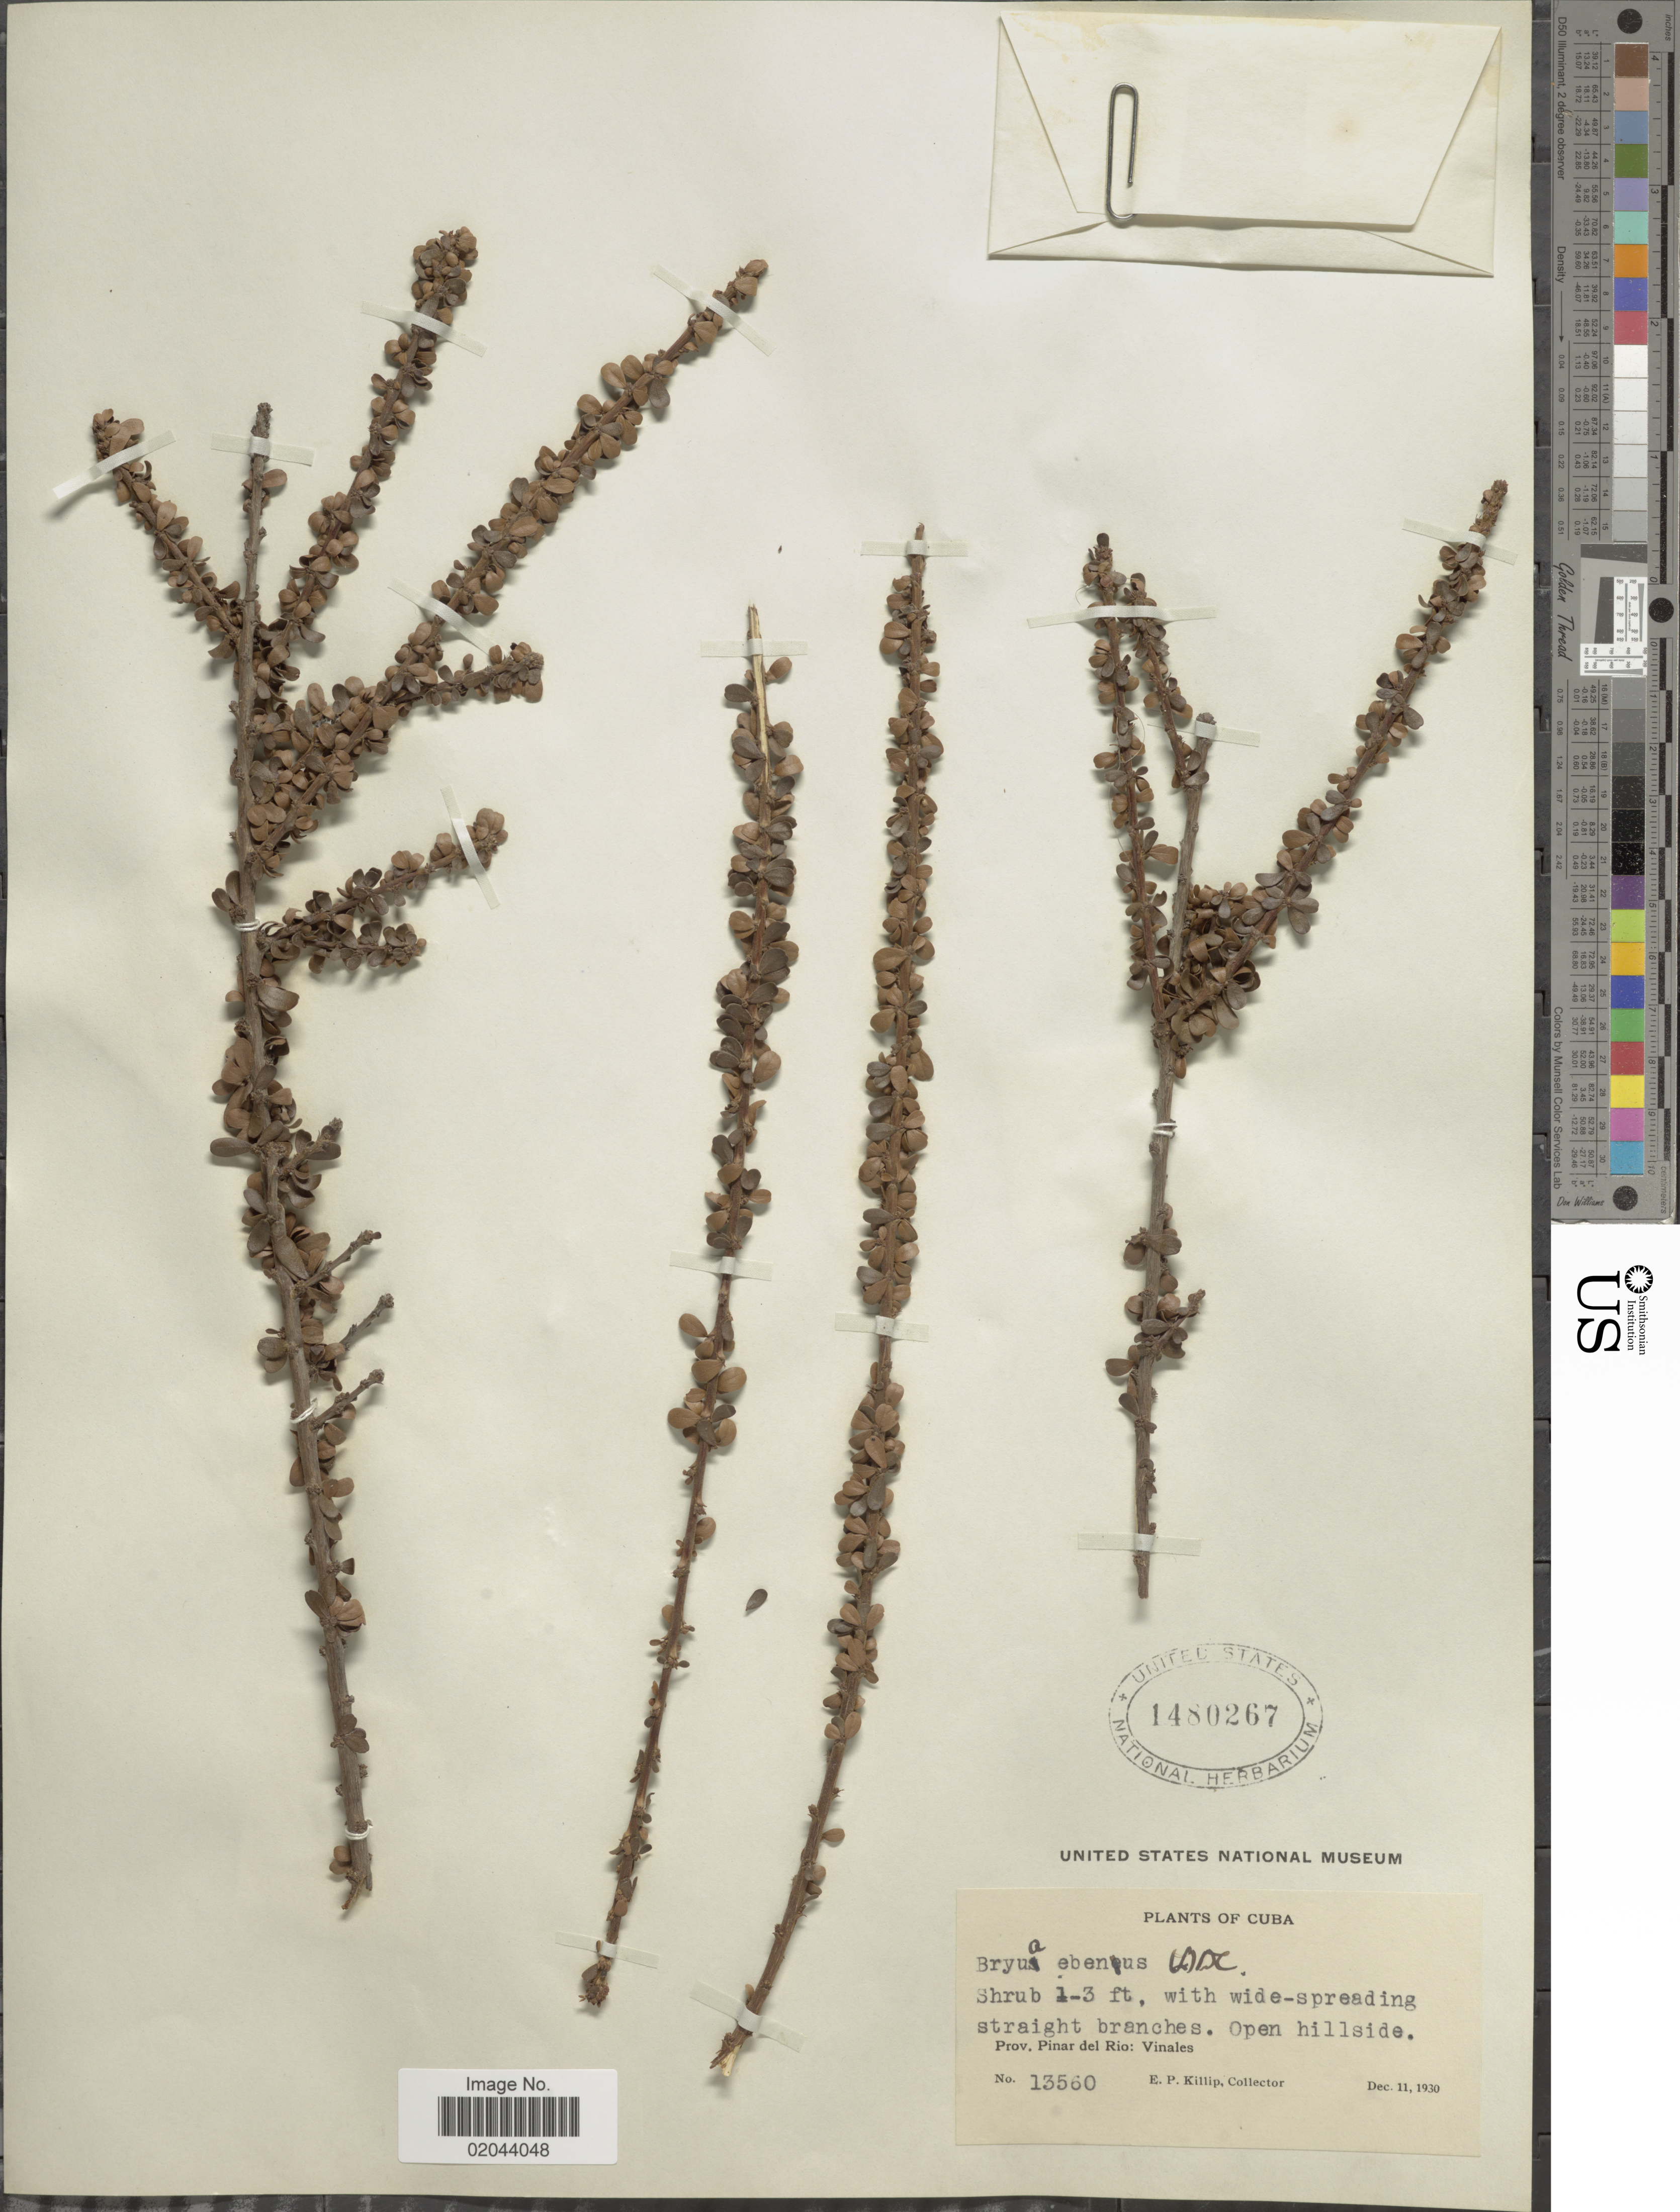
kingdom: Plantae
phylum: Tracheophyta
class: Magnoliopsida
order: Fabales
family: Fabaceae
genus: Brya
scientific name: Brya ebenus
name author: (L.) DC.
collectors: E. P. Killip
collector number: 13560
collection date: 1930-12-11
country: Cuba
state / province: Pinar del Río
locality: Vinales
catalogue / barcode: US 1480267